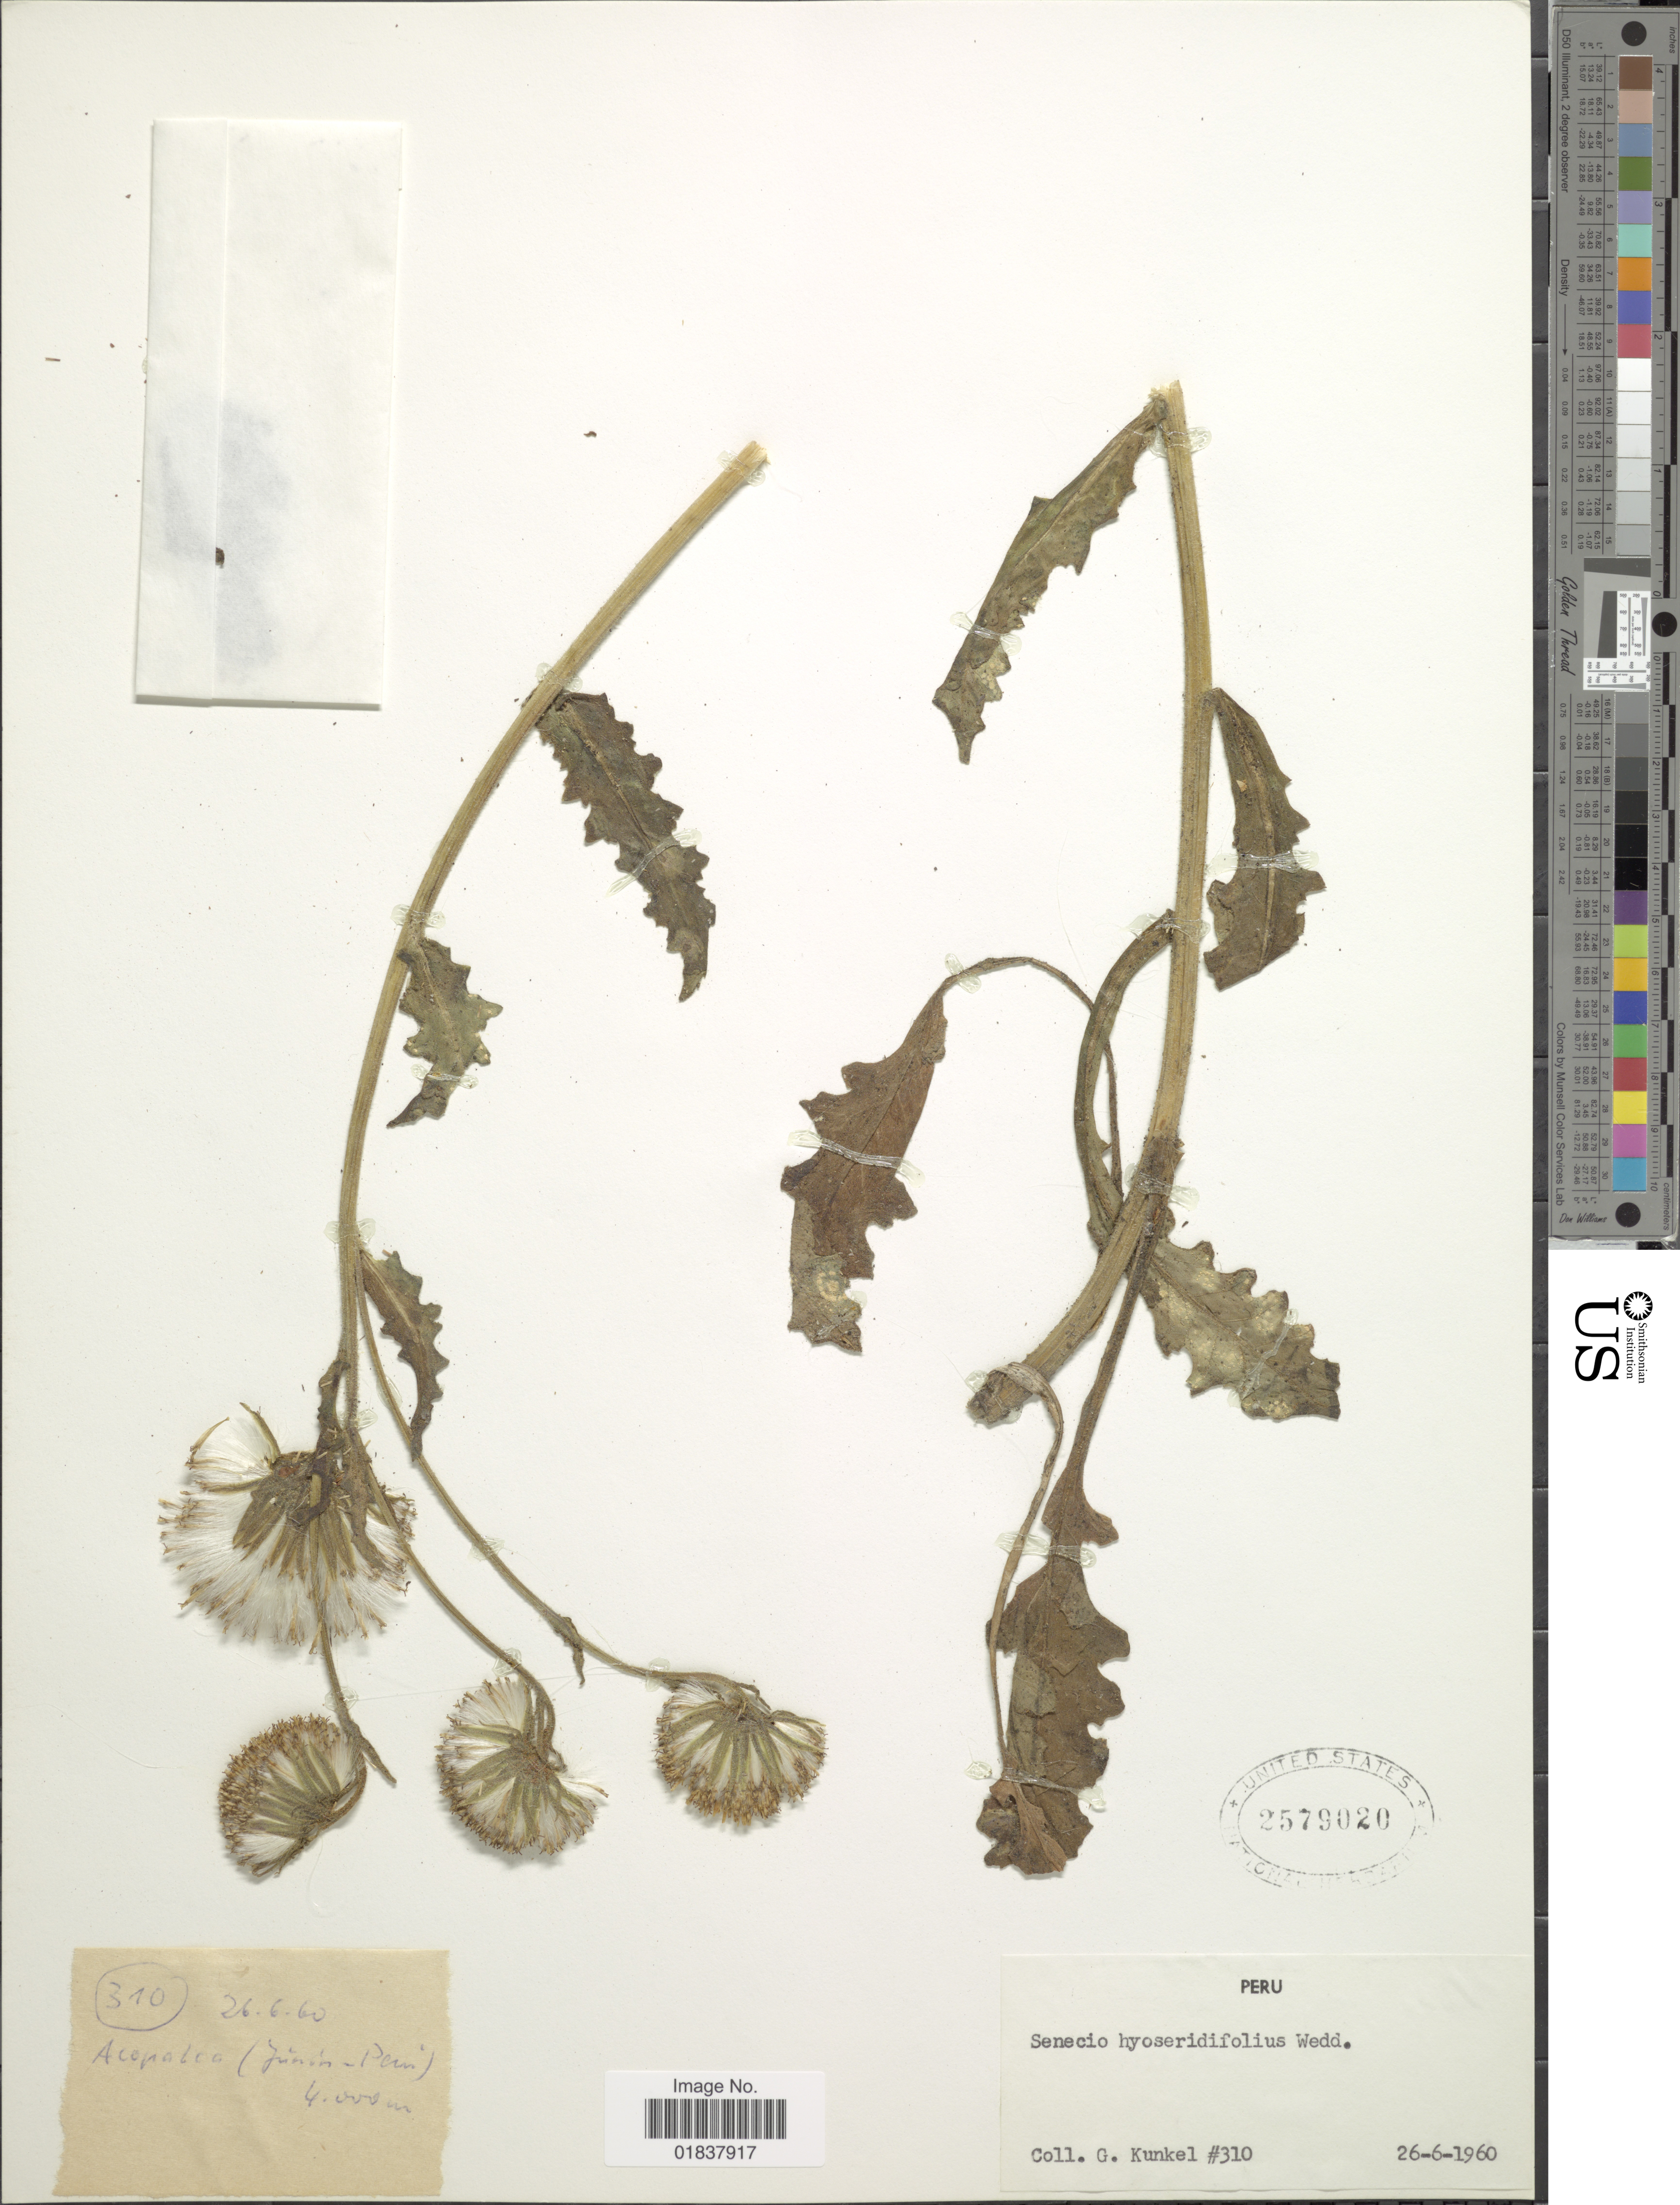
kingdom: Plantae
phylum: Tracheophyta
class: Magnoliopsida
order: Asterales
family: Asteraceae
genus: Senecio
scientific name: Senecio hyoseridifolius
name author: Wedd.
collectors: G. Kunkel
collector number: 310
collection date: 1960-06-26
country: Peru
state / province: Junín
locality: Acopalca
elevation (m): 4000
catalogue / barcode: US 2579020